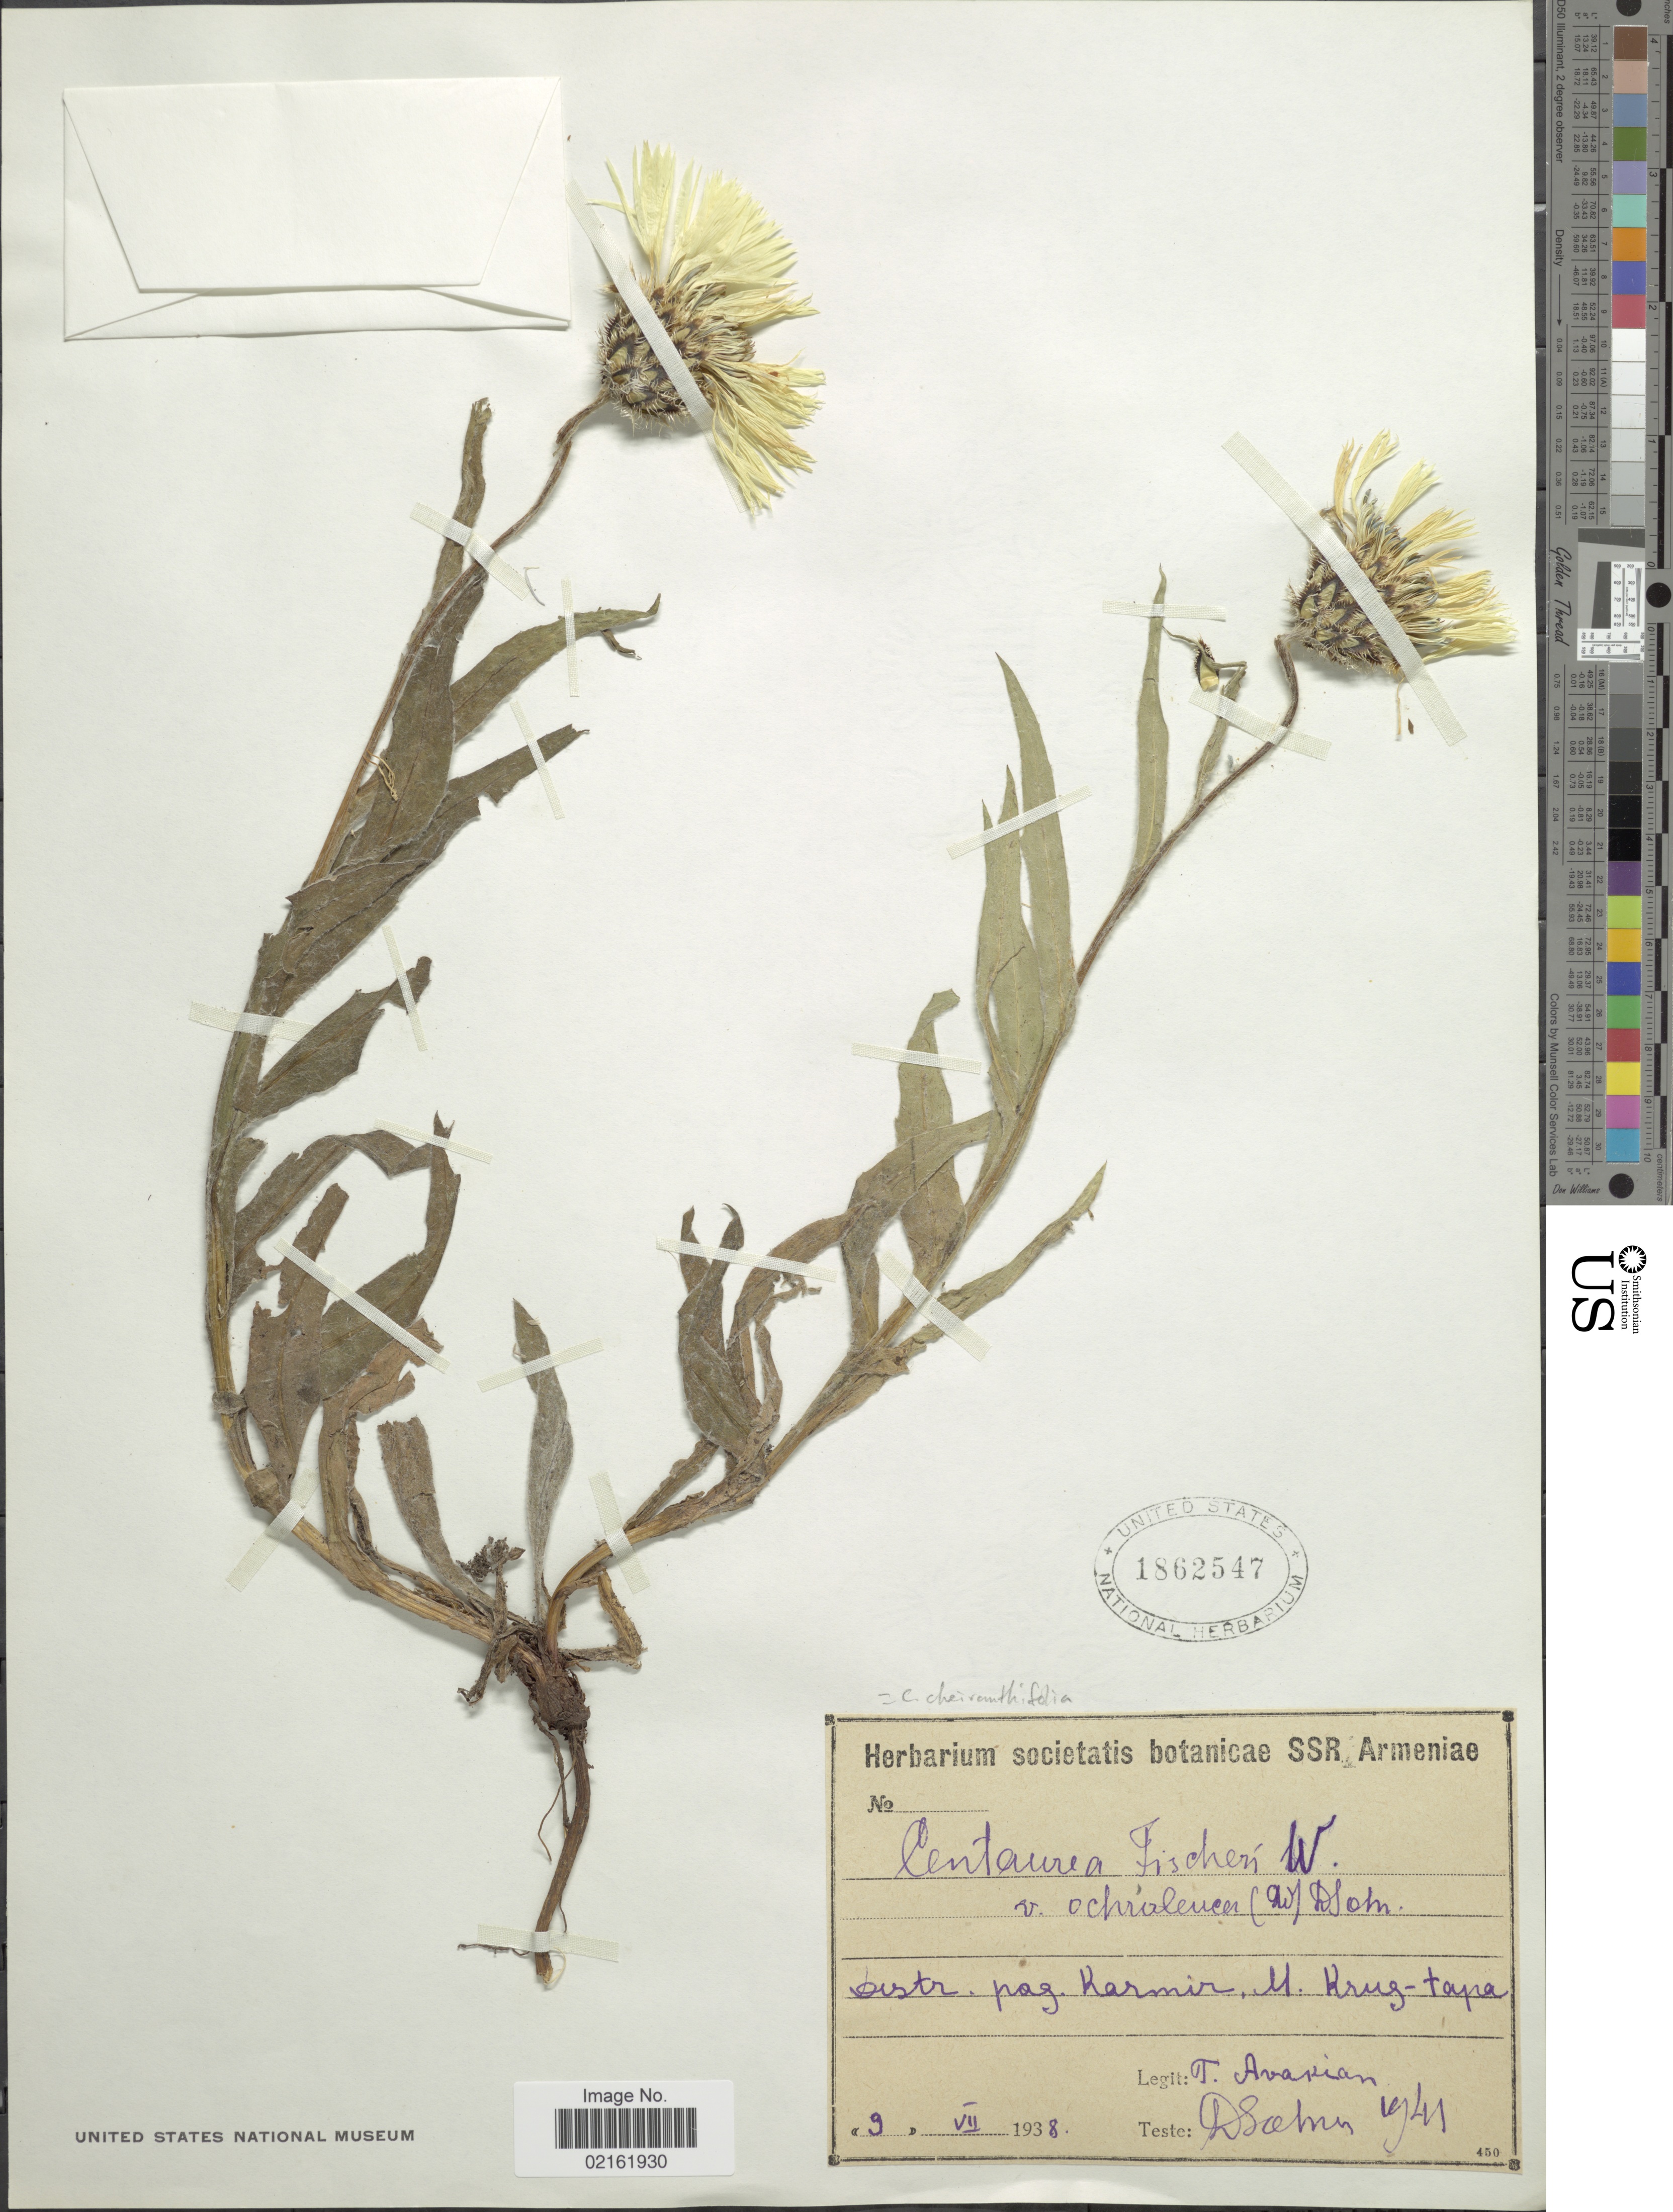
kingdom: Plantae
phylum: Tracheophyta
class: Magnoliopsida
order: Asterales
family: Asteraceae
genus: Centaurea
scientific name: Centaurea cheiranthifolia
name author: Willd.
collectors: T. Avakian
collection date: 1938-07-09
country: Armenia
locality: Bestr. oag. Karmir, U. Krug-Tapa [interpreted]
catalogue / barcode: US 1862547